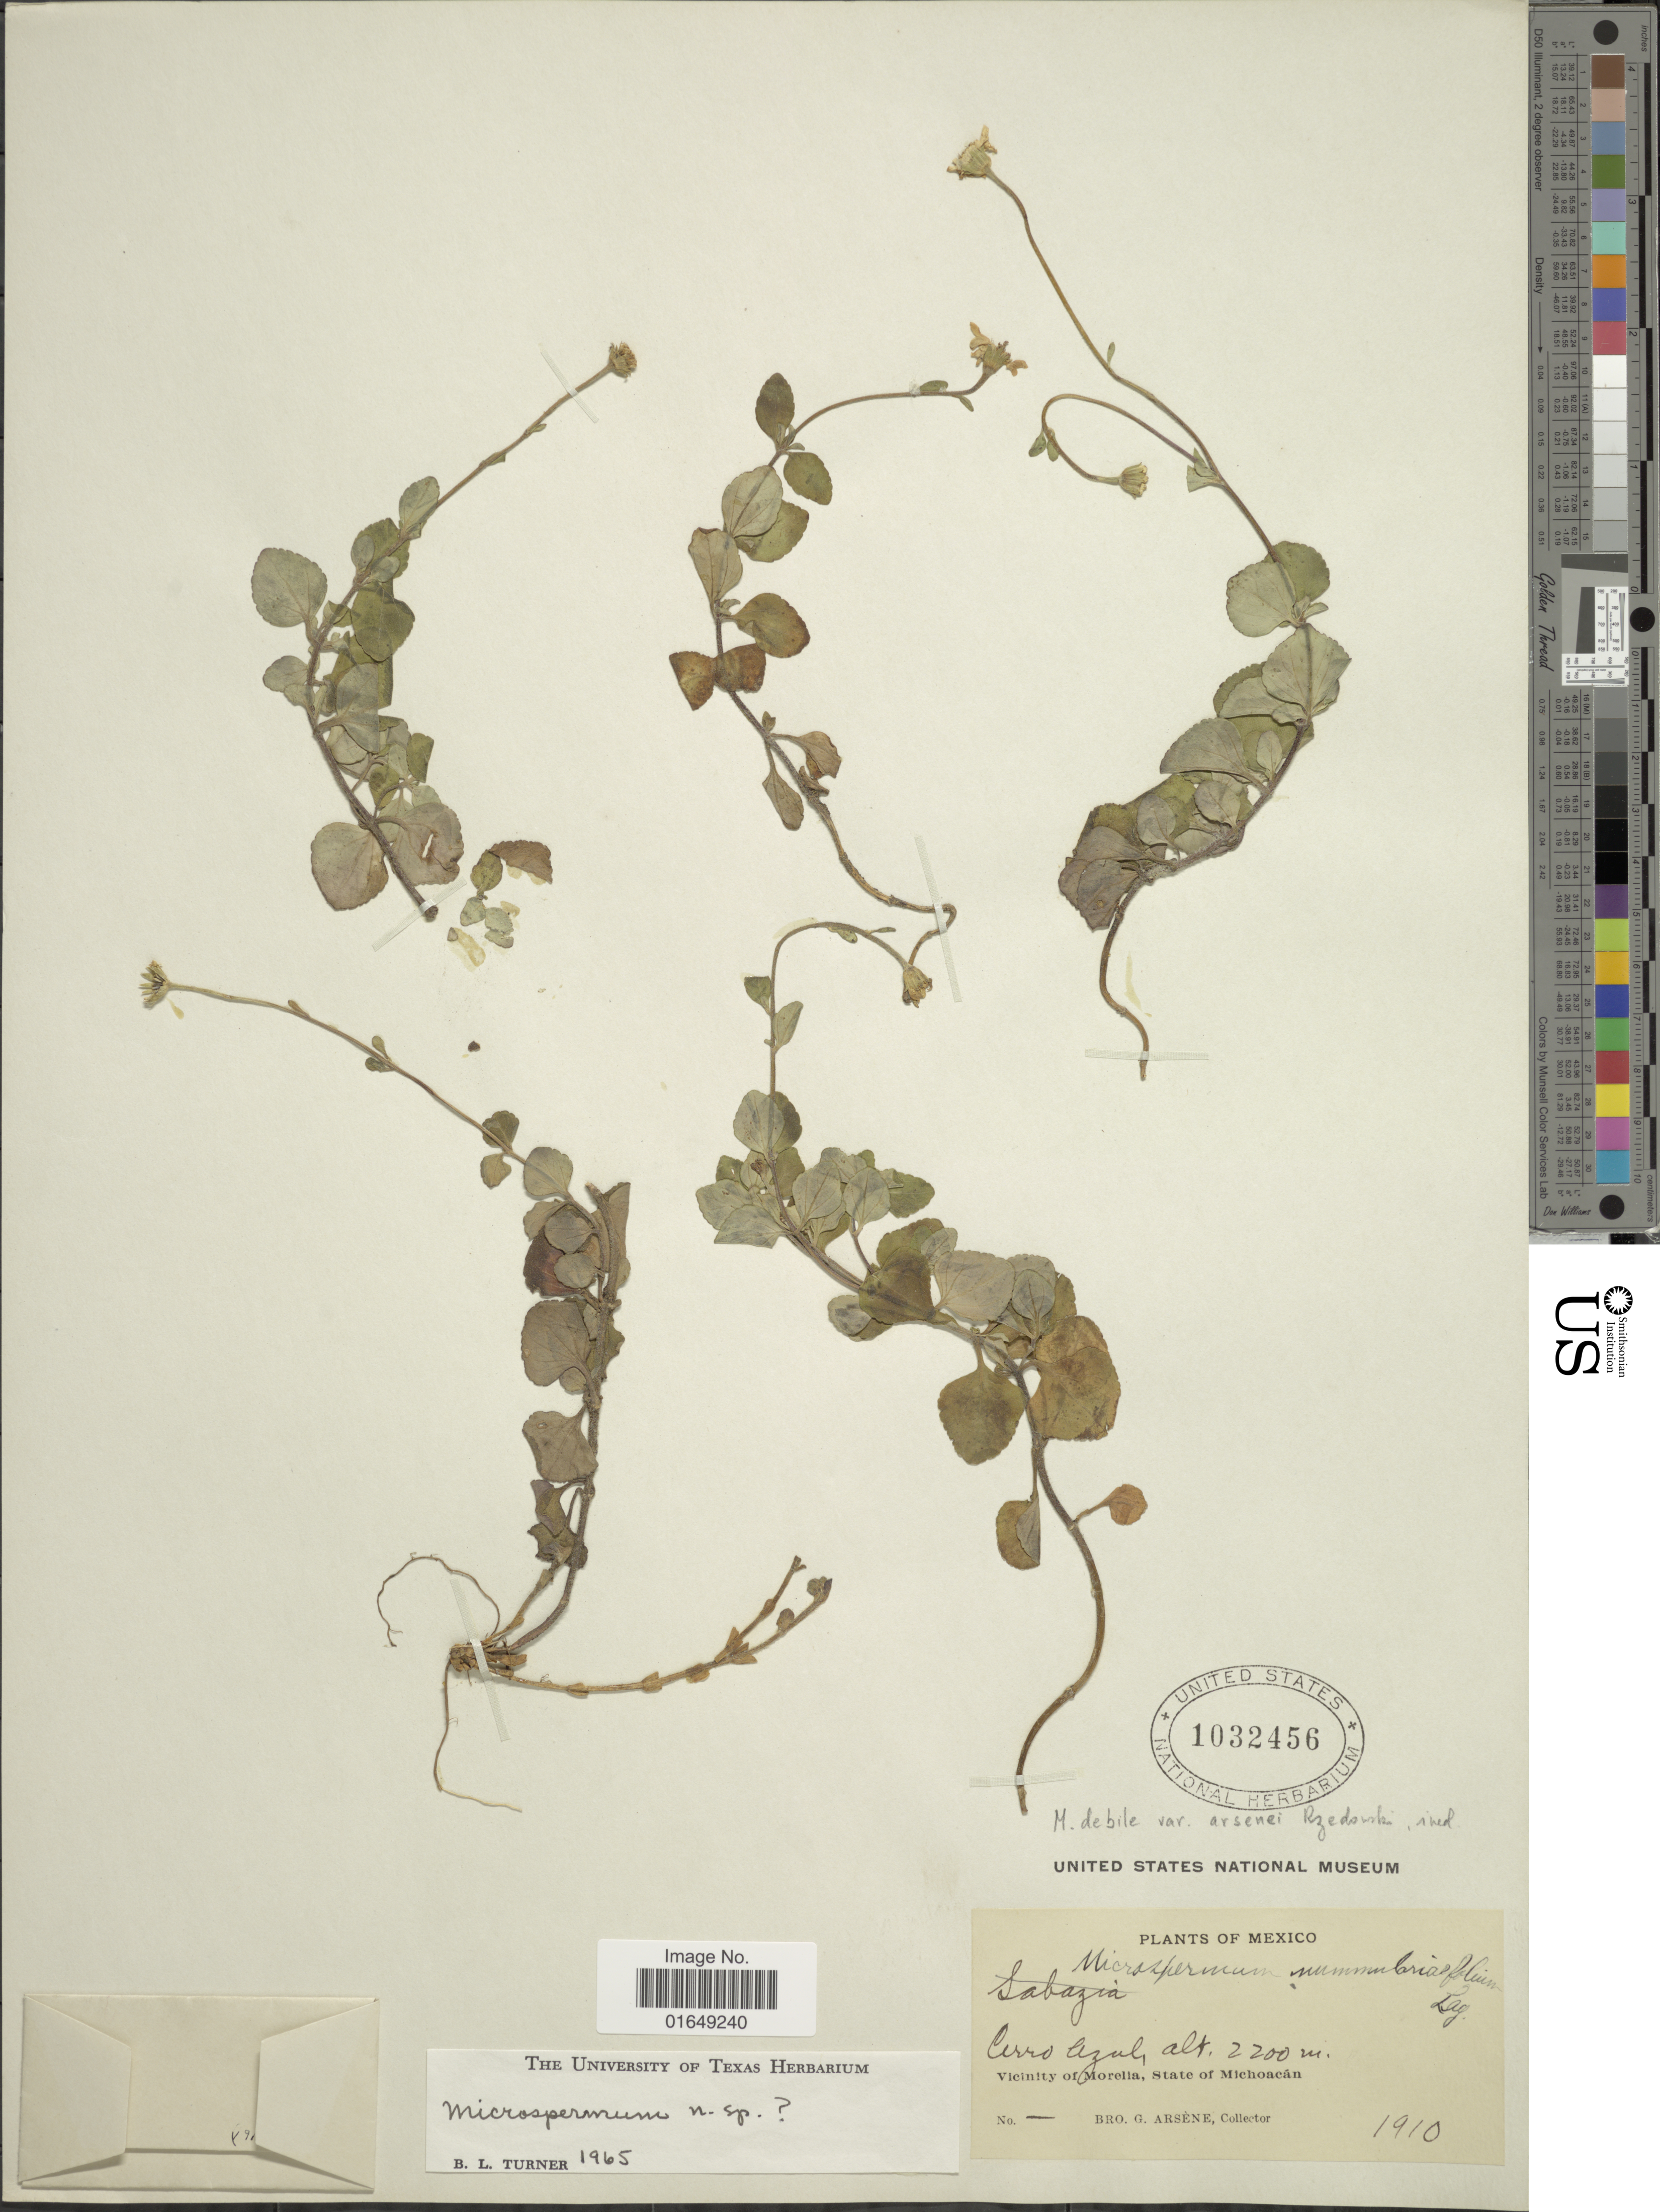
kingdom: Plantae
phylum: Tracheophyta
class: Magnoliopsida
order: Asterales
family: Asteraceae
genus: Microspermum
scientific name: Microspermum debile var. arsenei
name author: Rzed.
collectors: Bro. G. Arsène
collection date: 1910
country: Mexico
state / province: Michoacán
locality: Cerro Azul, vicinity of Morelia.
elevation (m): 2200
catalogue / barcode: US 1032456